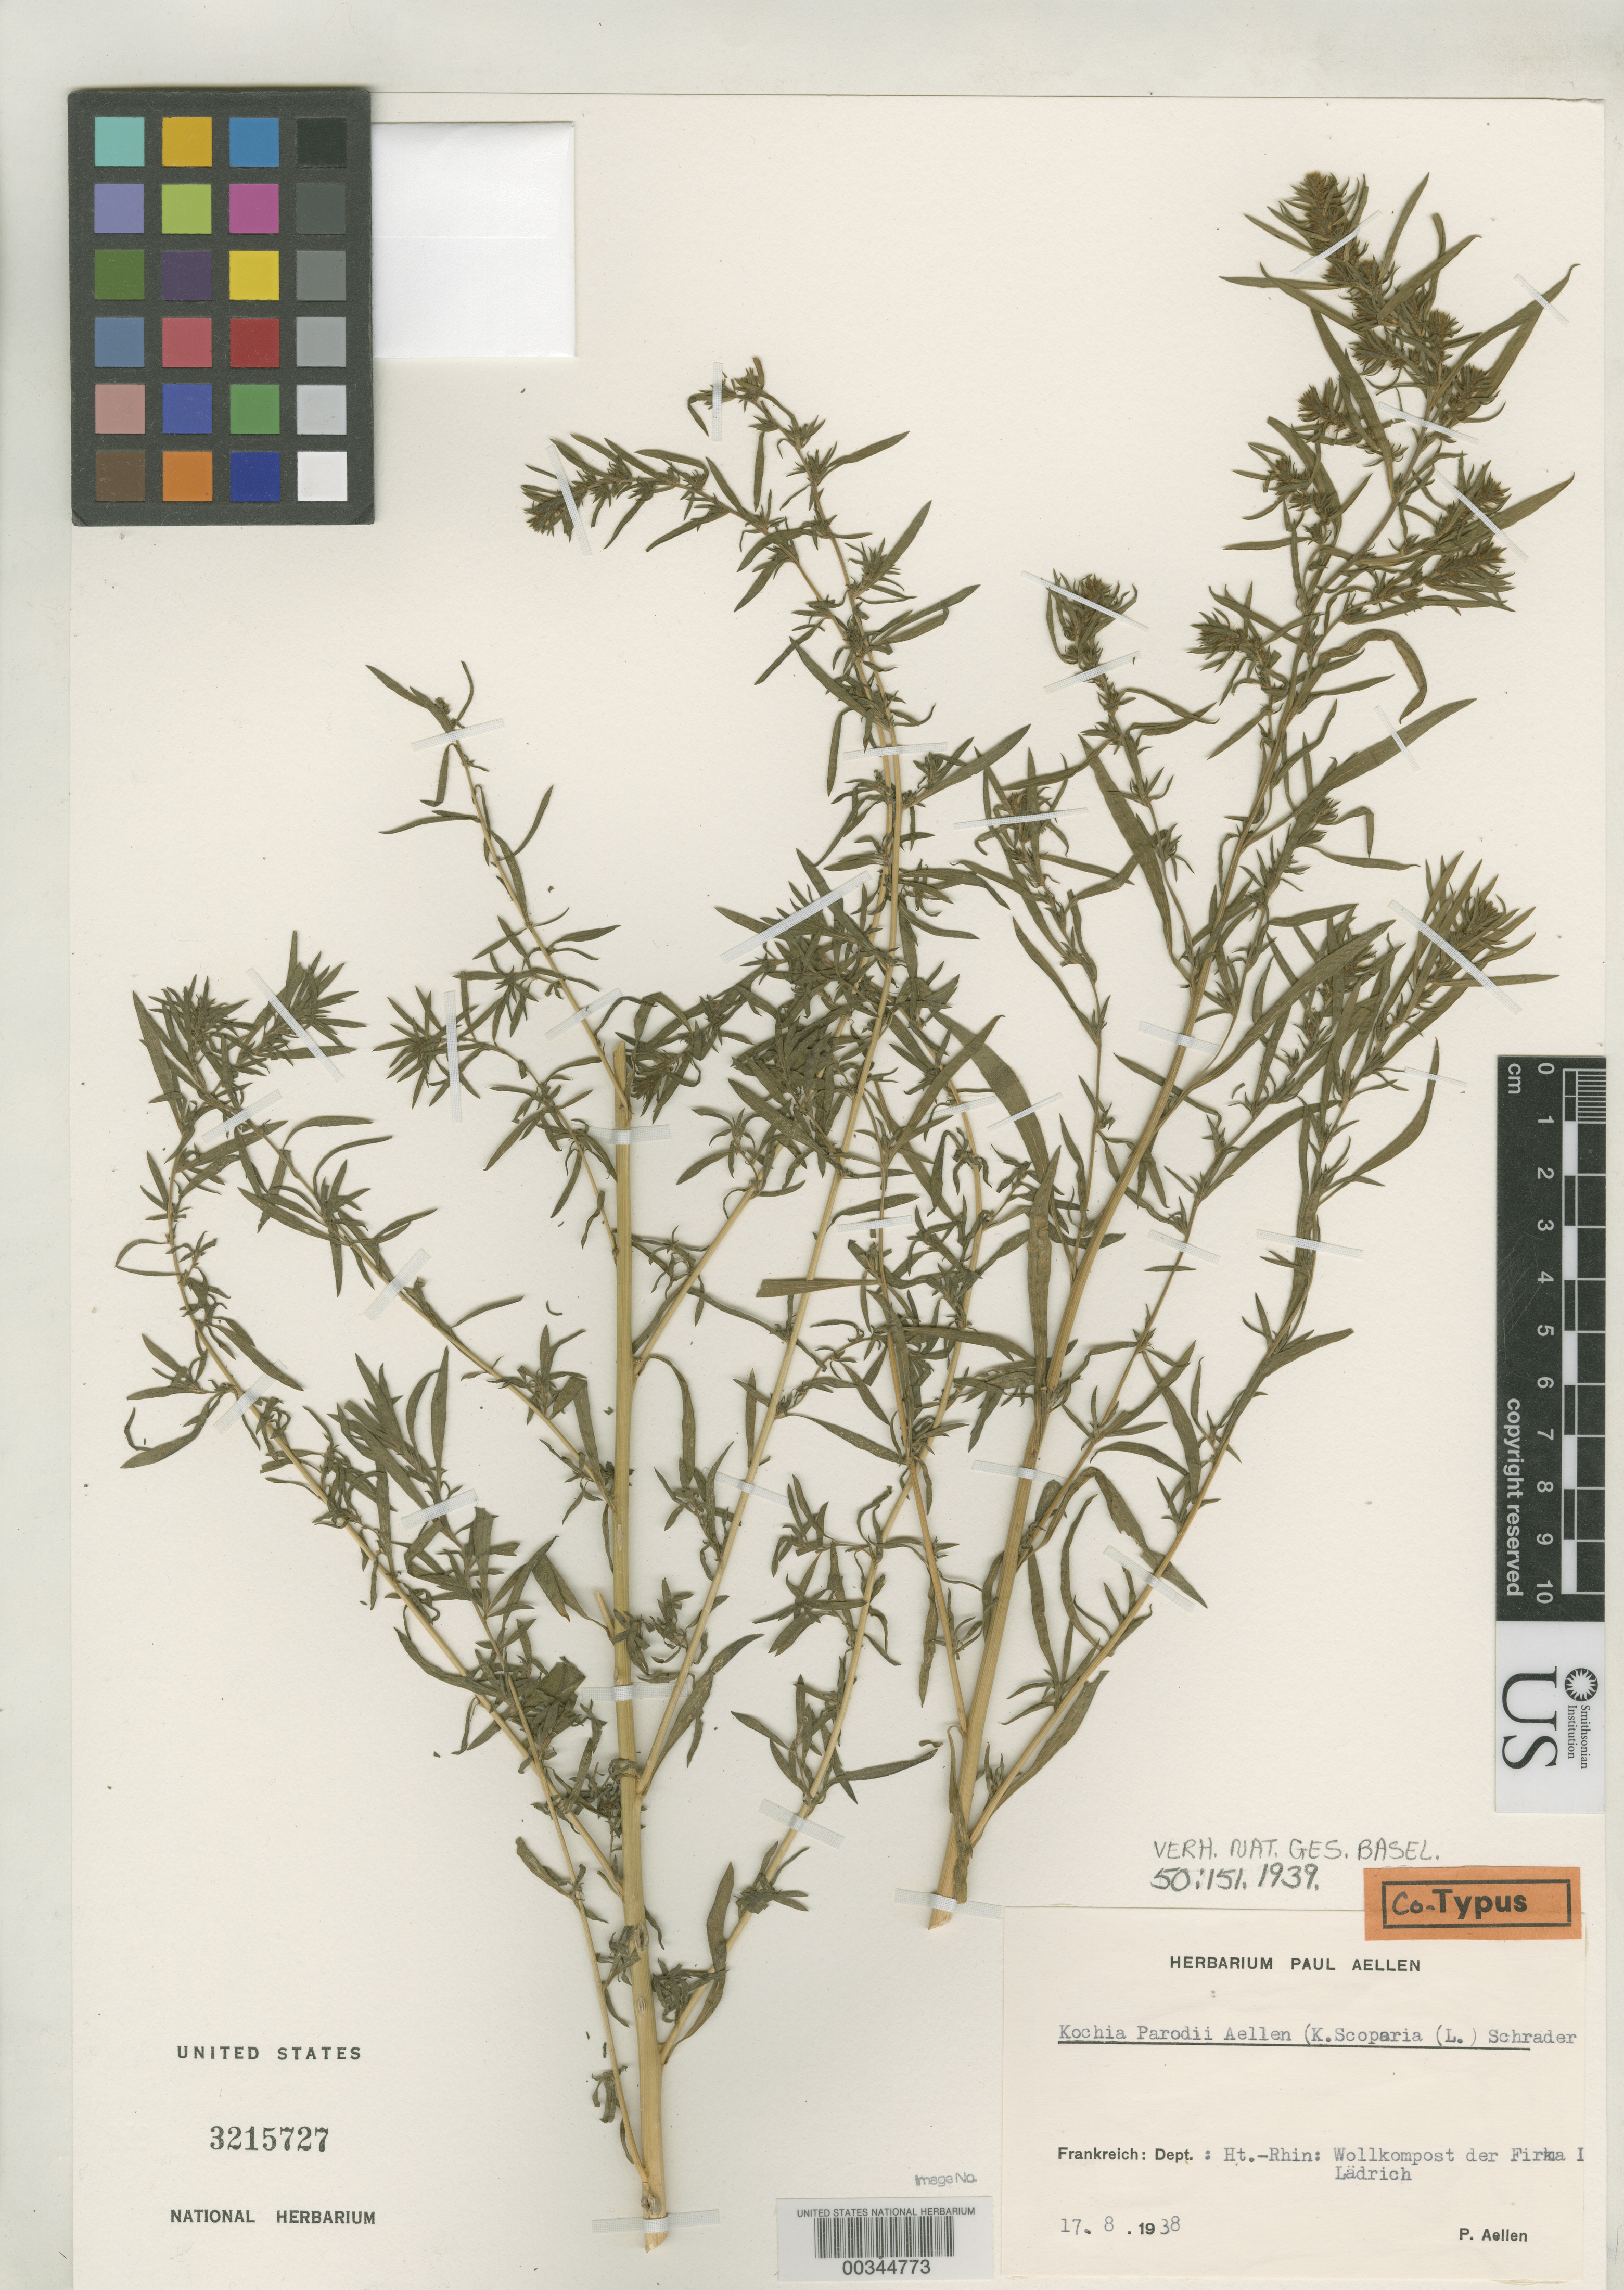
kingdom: Plantae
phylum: Tracheophyta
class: Magnoliopsida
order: Caryophyllales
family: Amaranthaceae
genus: Kochia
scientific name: Kochia parodii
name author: Aellen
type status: Possible Type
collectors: P. Aellen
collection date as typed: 17 Aug 1938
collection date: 1938-08-17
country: Argentina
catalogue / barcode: US 3215727